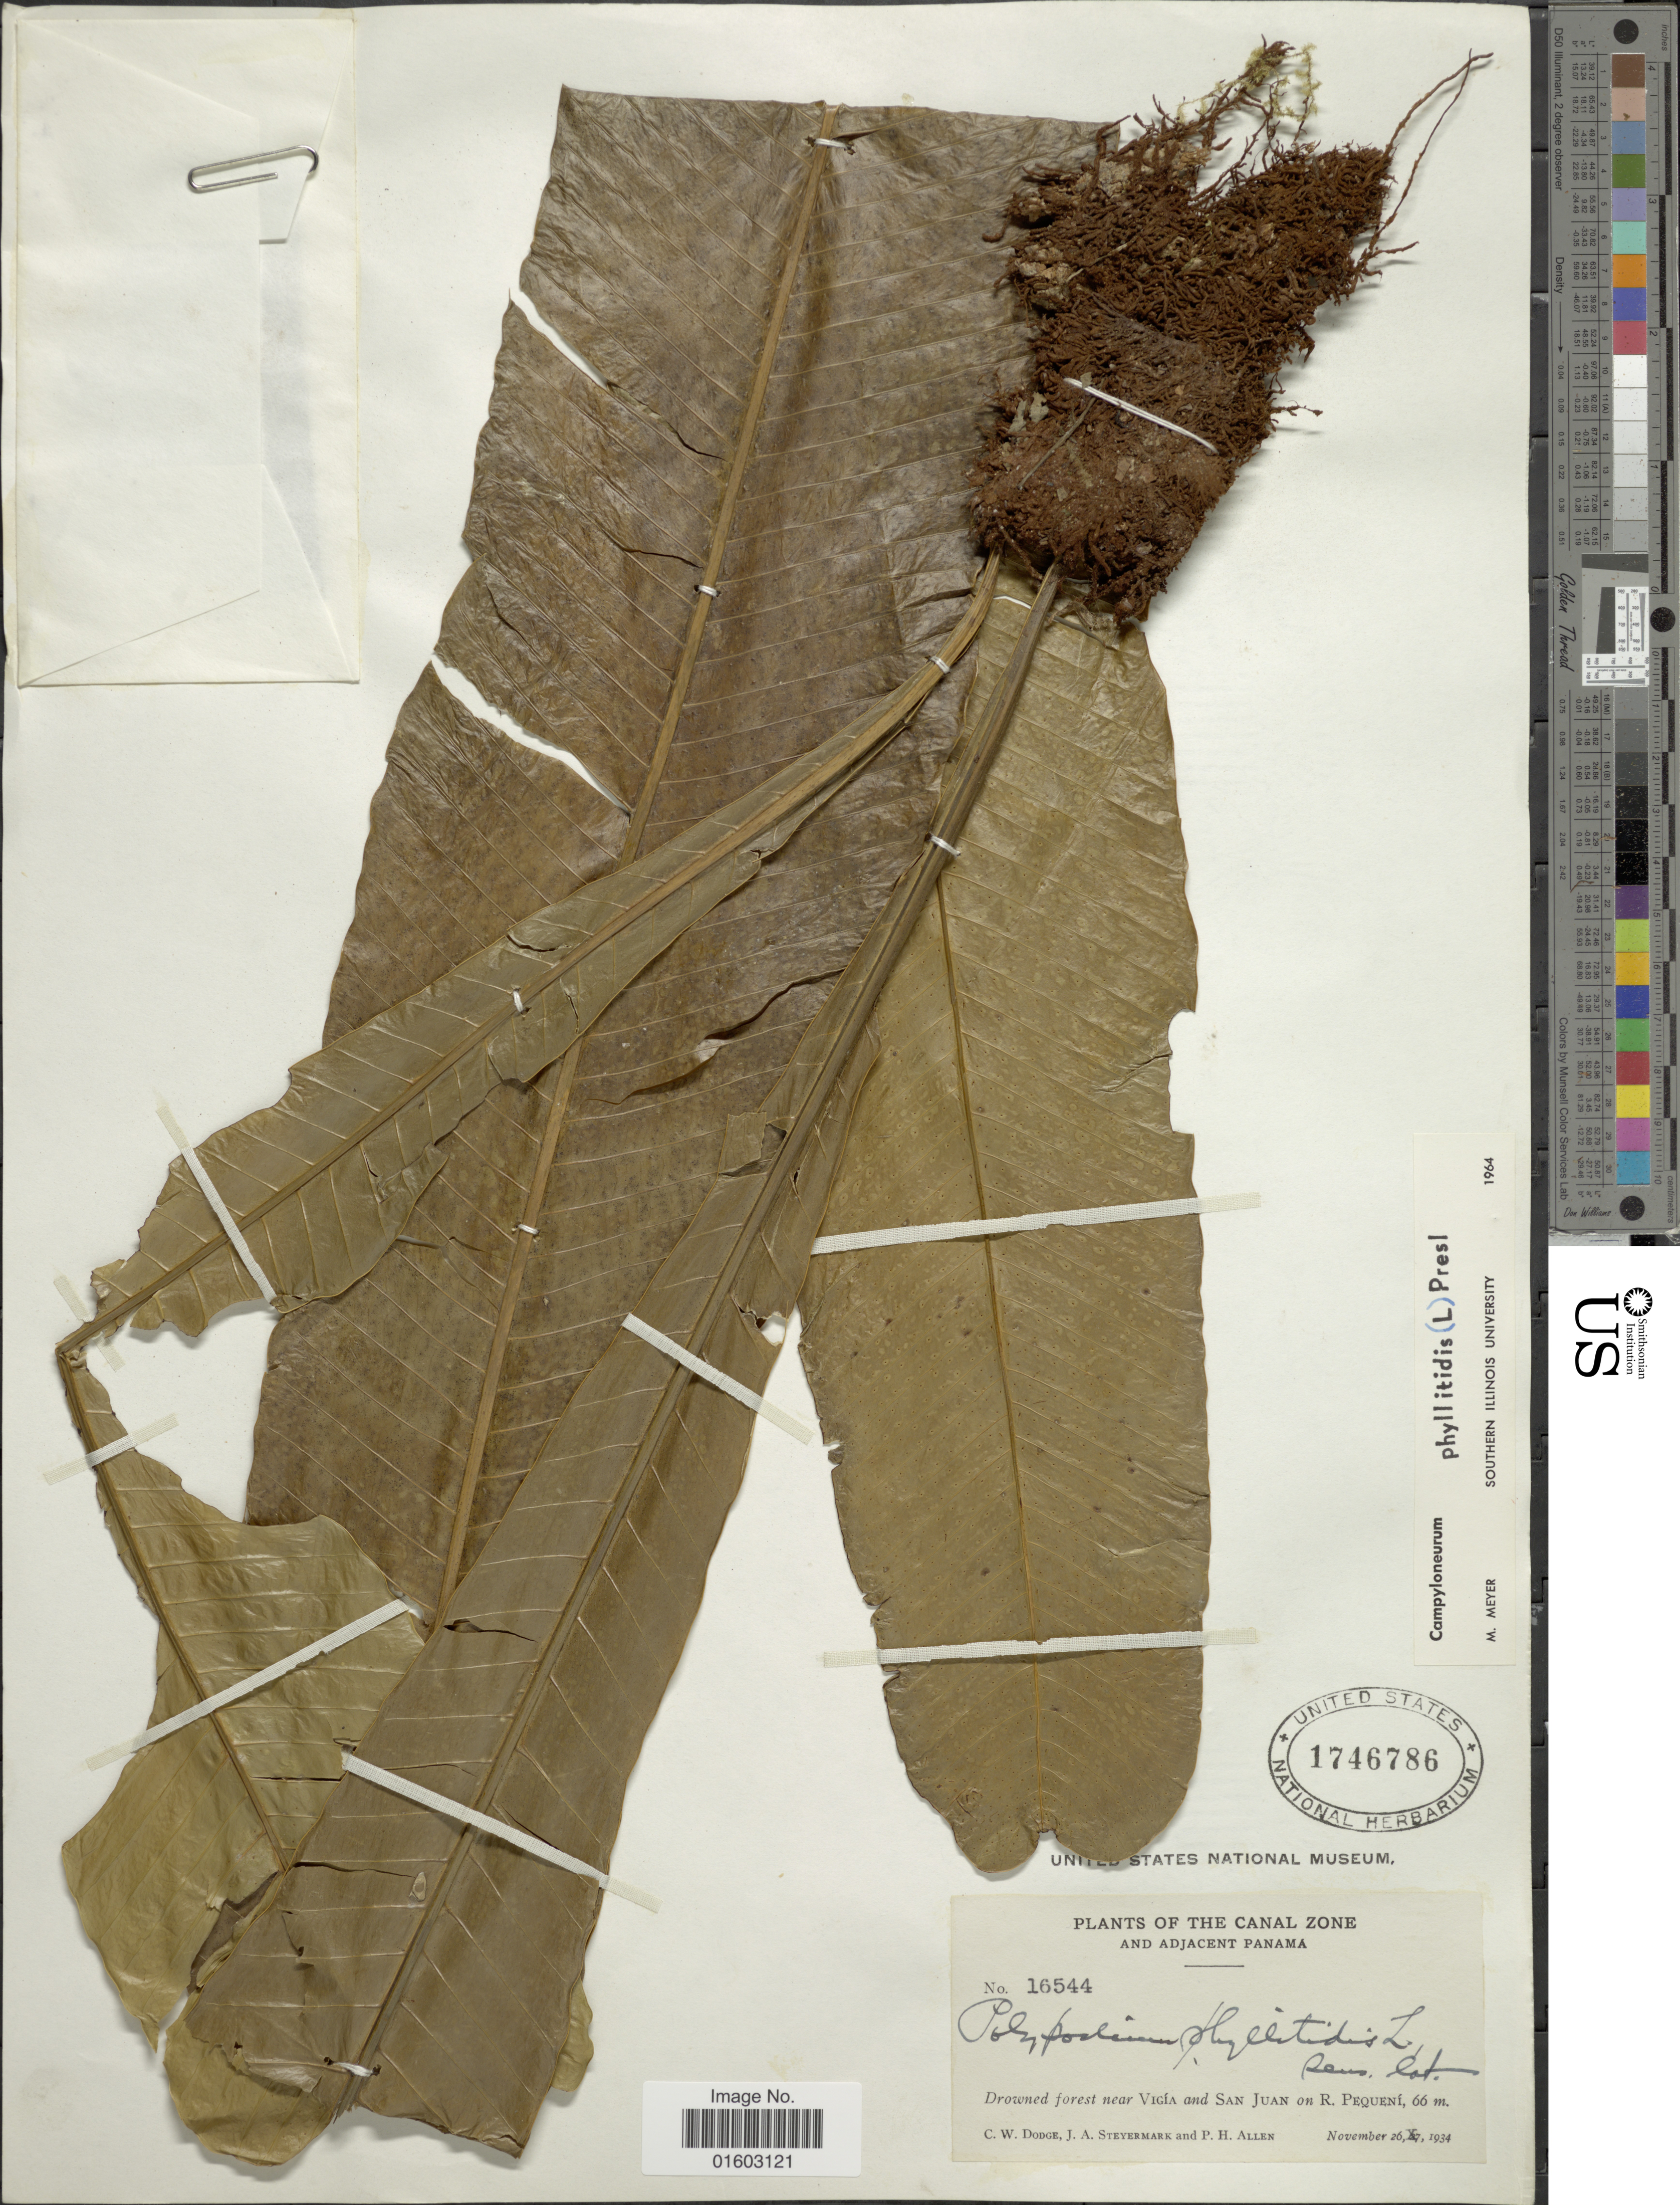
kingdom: Plantae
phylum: Tracheophyta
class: Polypodiopsida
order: Polypodiales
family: Polypodiaceae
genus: Campyloneurum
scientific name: Campyloneurum phyllitidis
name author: (L.) C. Presl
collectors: C. Dodge, J. Steyermark & P. H. Allen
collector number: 16544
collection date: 1934-11-26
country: Panama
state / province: Colón / Panamá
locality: The Canal Zone and Adjacent Panama.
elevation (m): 66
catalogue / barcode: US 1746786